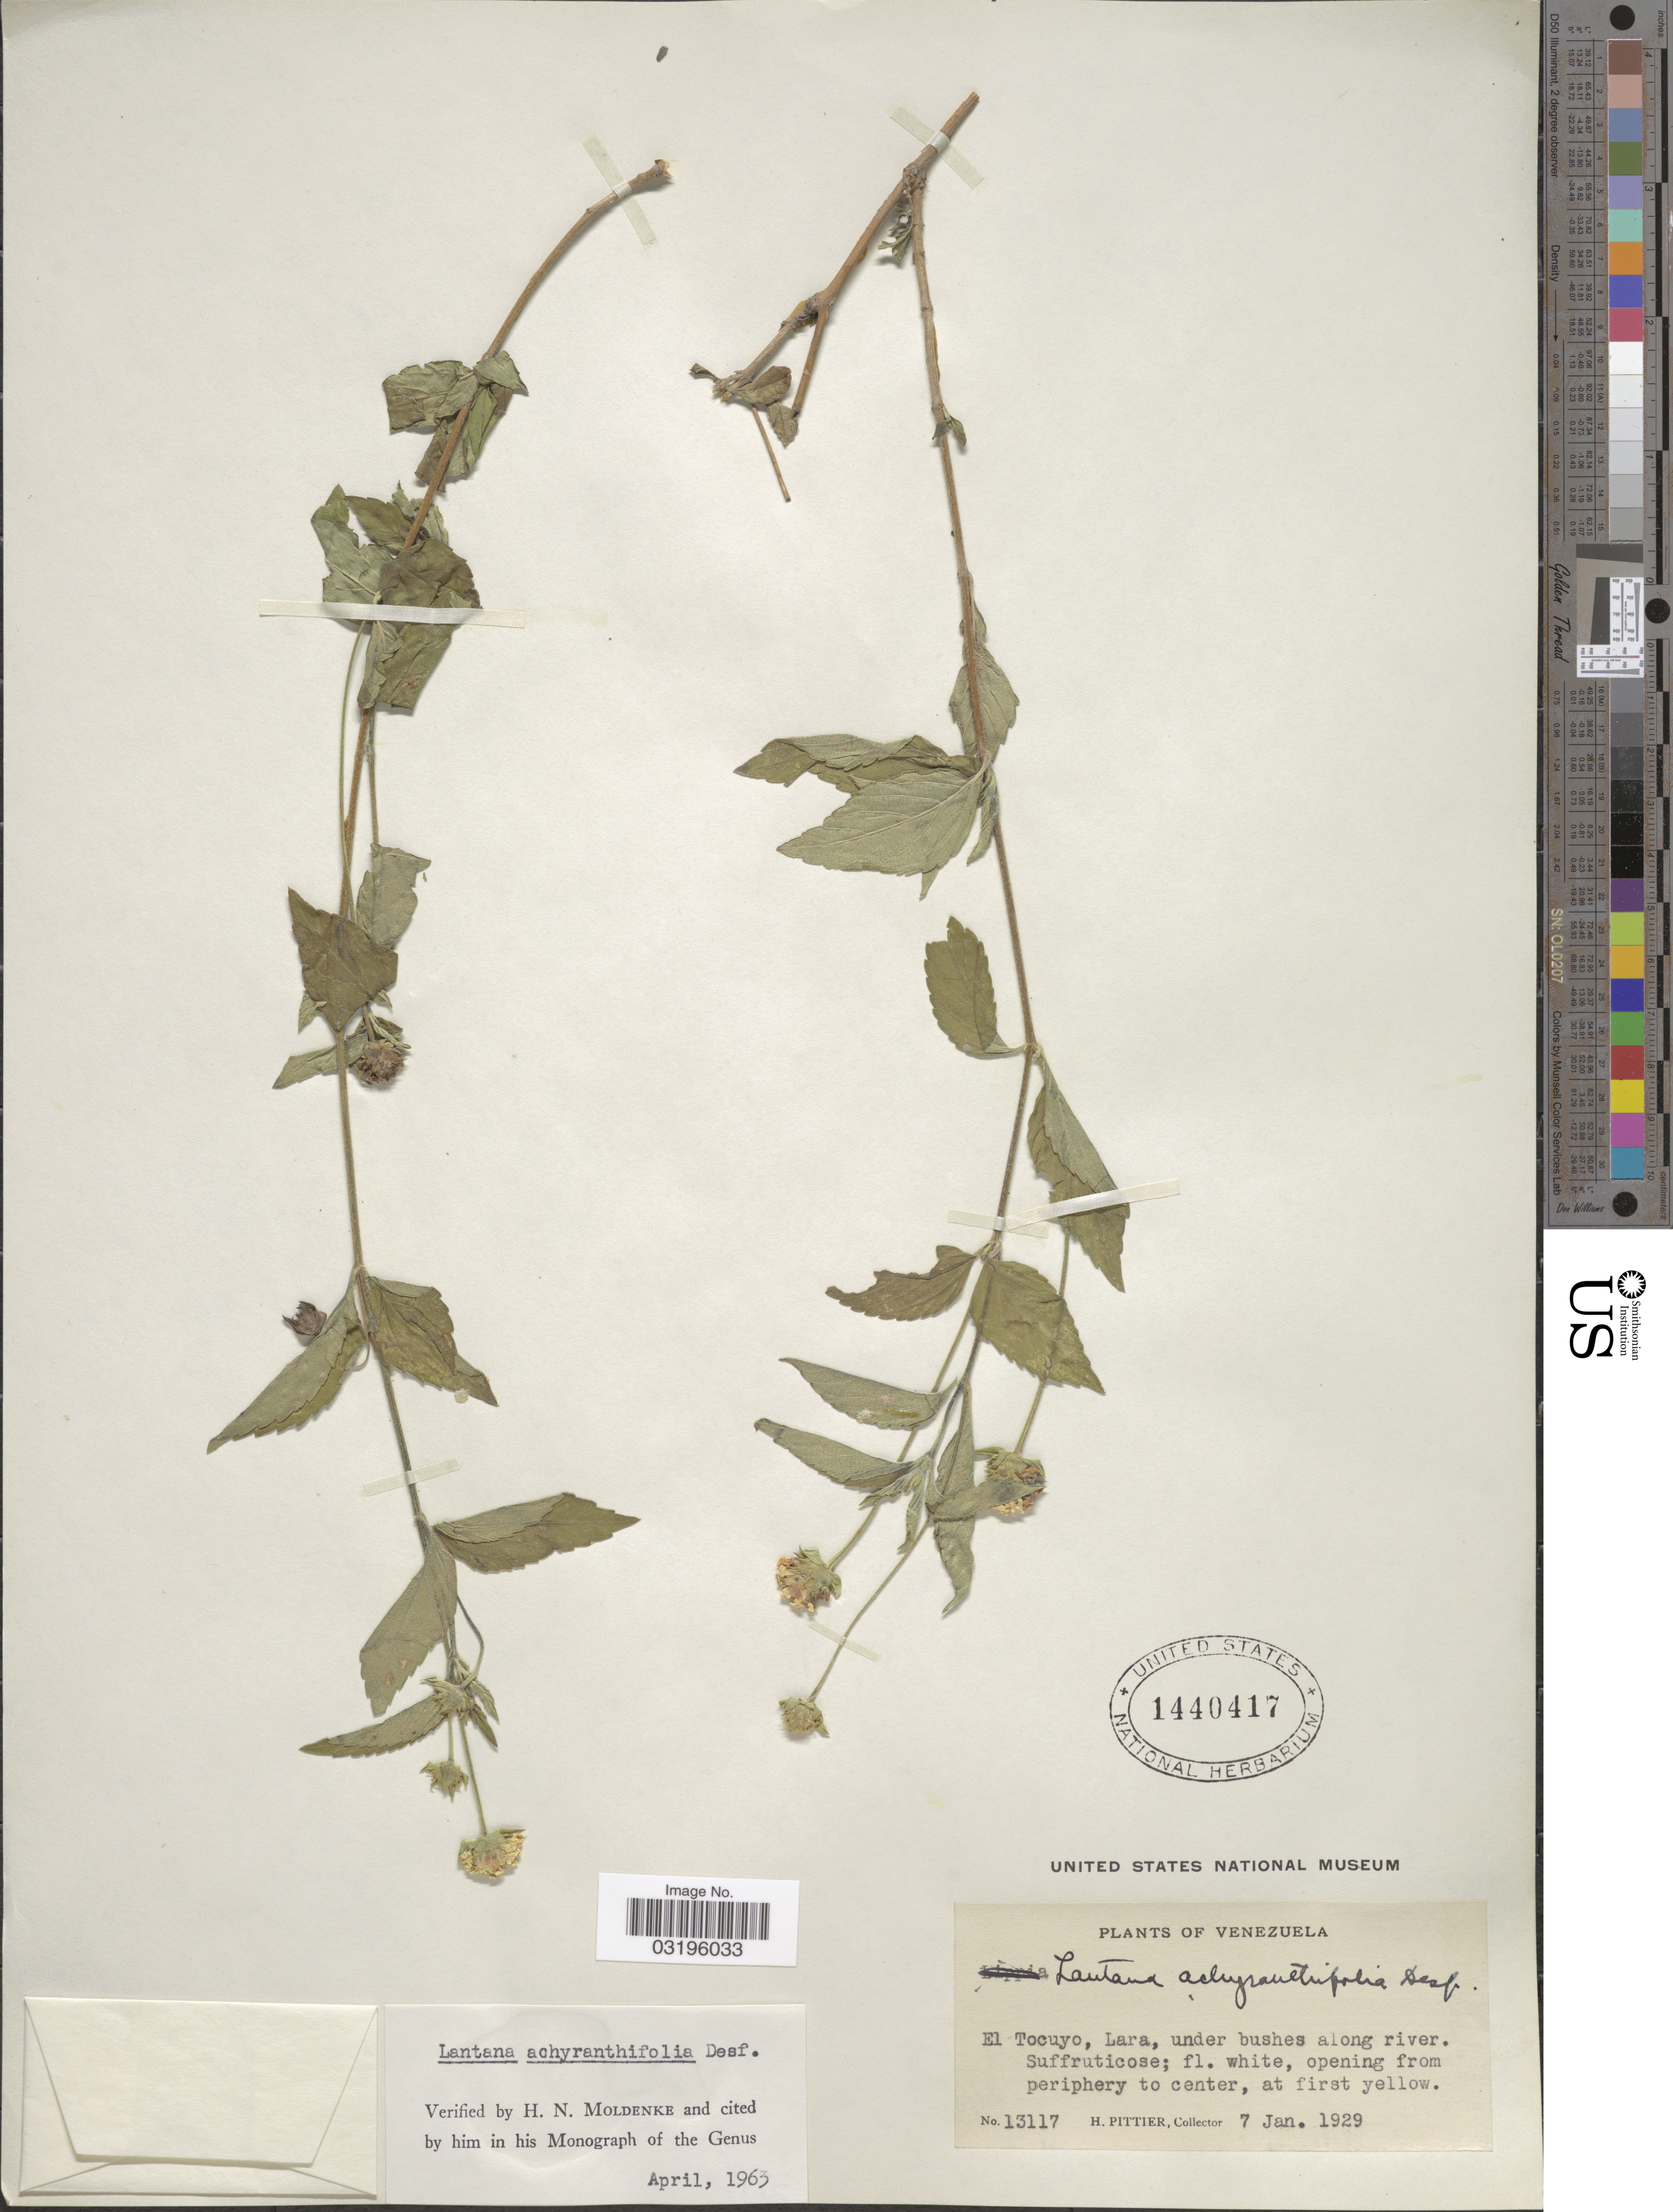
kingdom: Plantae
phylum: Tracheophyta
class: Magnoliopsida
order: Lamiales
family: Verbenaceae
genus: Lantana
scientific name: Lantana achyranthifolia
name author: Desf.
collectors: H. F. Pittier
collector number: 13117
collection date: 1929-01-07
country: Venezuela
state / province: Lara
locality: El Tocuyo.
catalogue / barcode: US 1440417